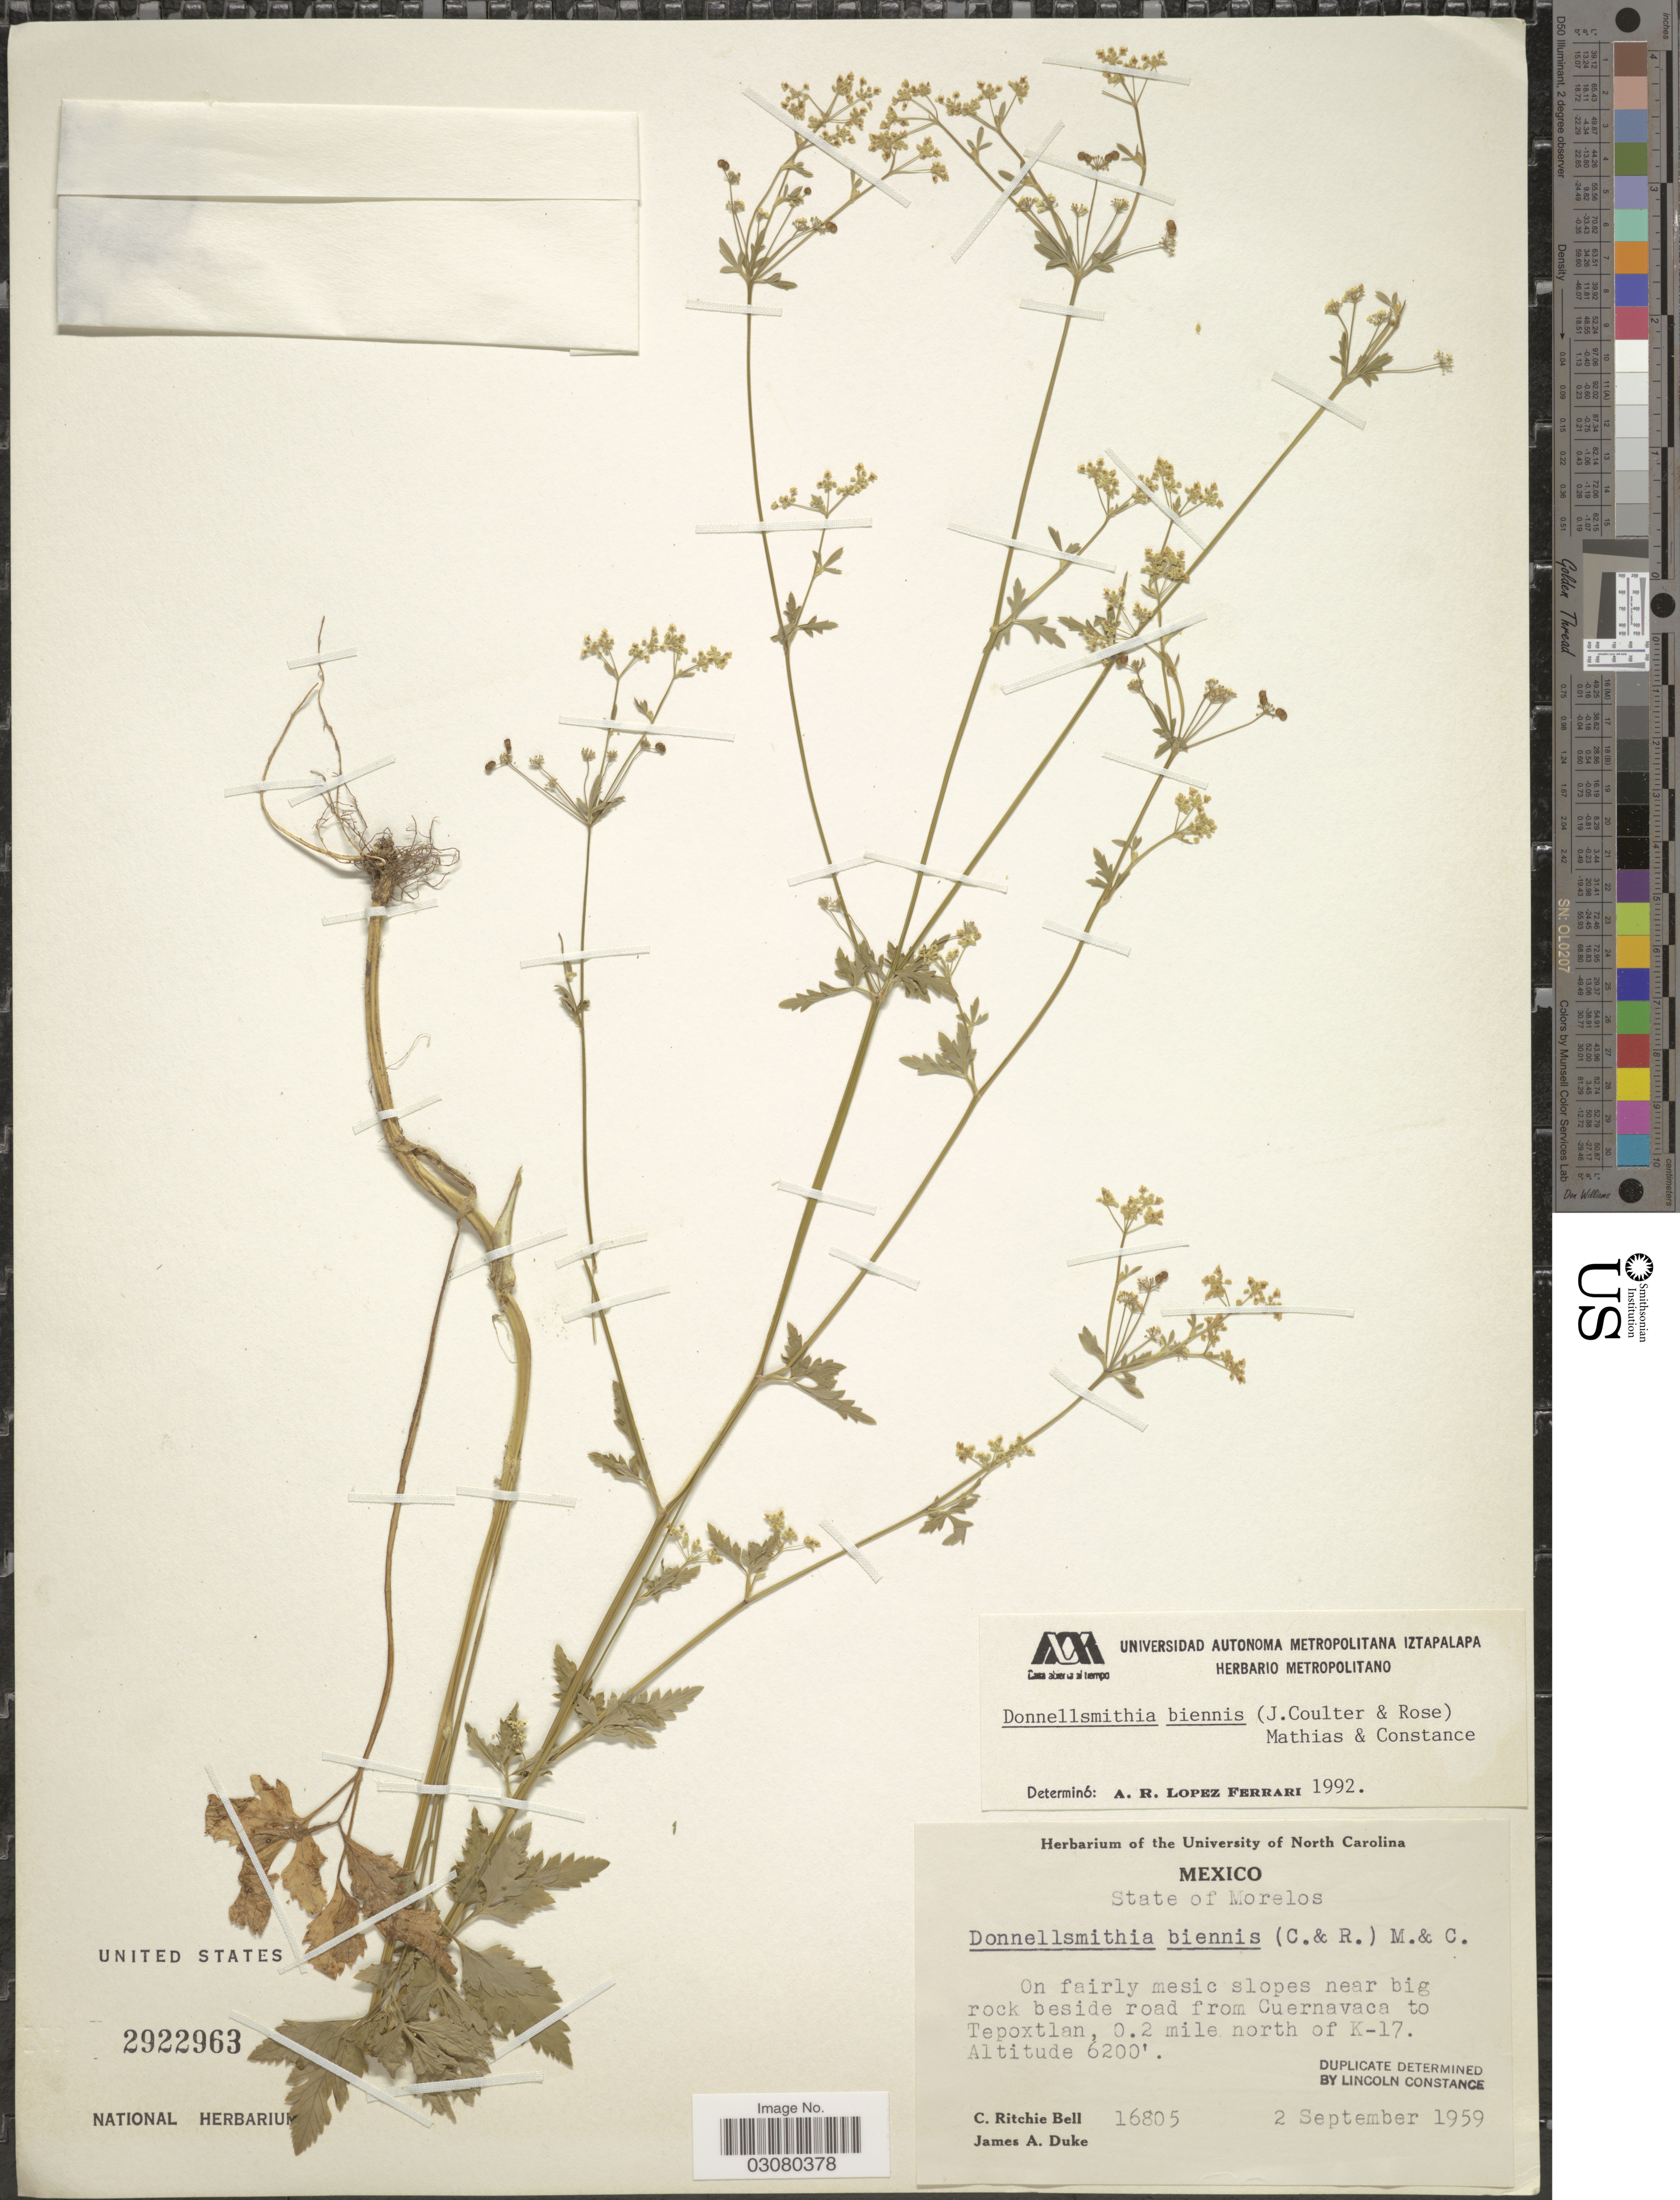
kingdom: Plantae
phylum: Tracheophyta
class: Magnoliopsida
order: Apiales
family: Apiaceae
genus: Donnellsmithia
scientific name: Donnellsmithia biennis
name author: (J.M. Coult. & Rose) Mathias & Constance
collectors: C. R. Bell & J. A. Duke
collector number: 16805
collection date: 1959-09-02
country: Mexico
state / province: Morelos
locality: Beside road from Cuernavaca to Tepoxtlan, 0.2 mile north of K-17.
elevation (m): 1890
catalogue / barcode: US 2922963